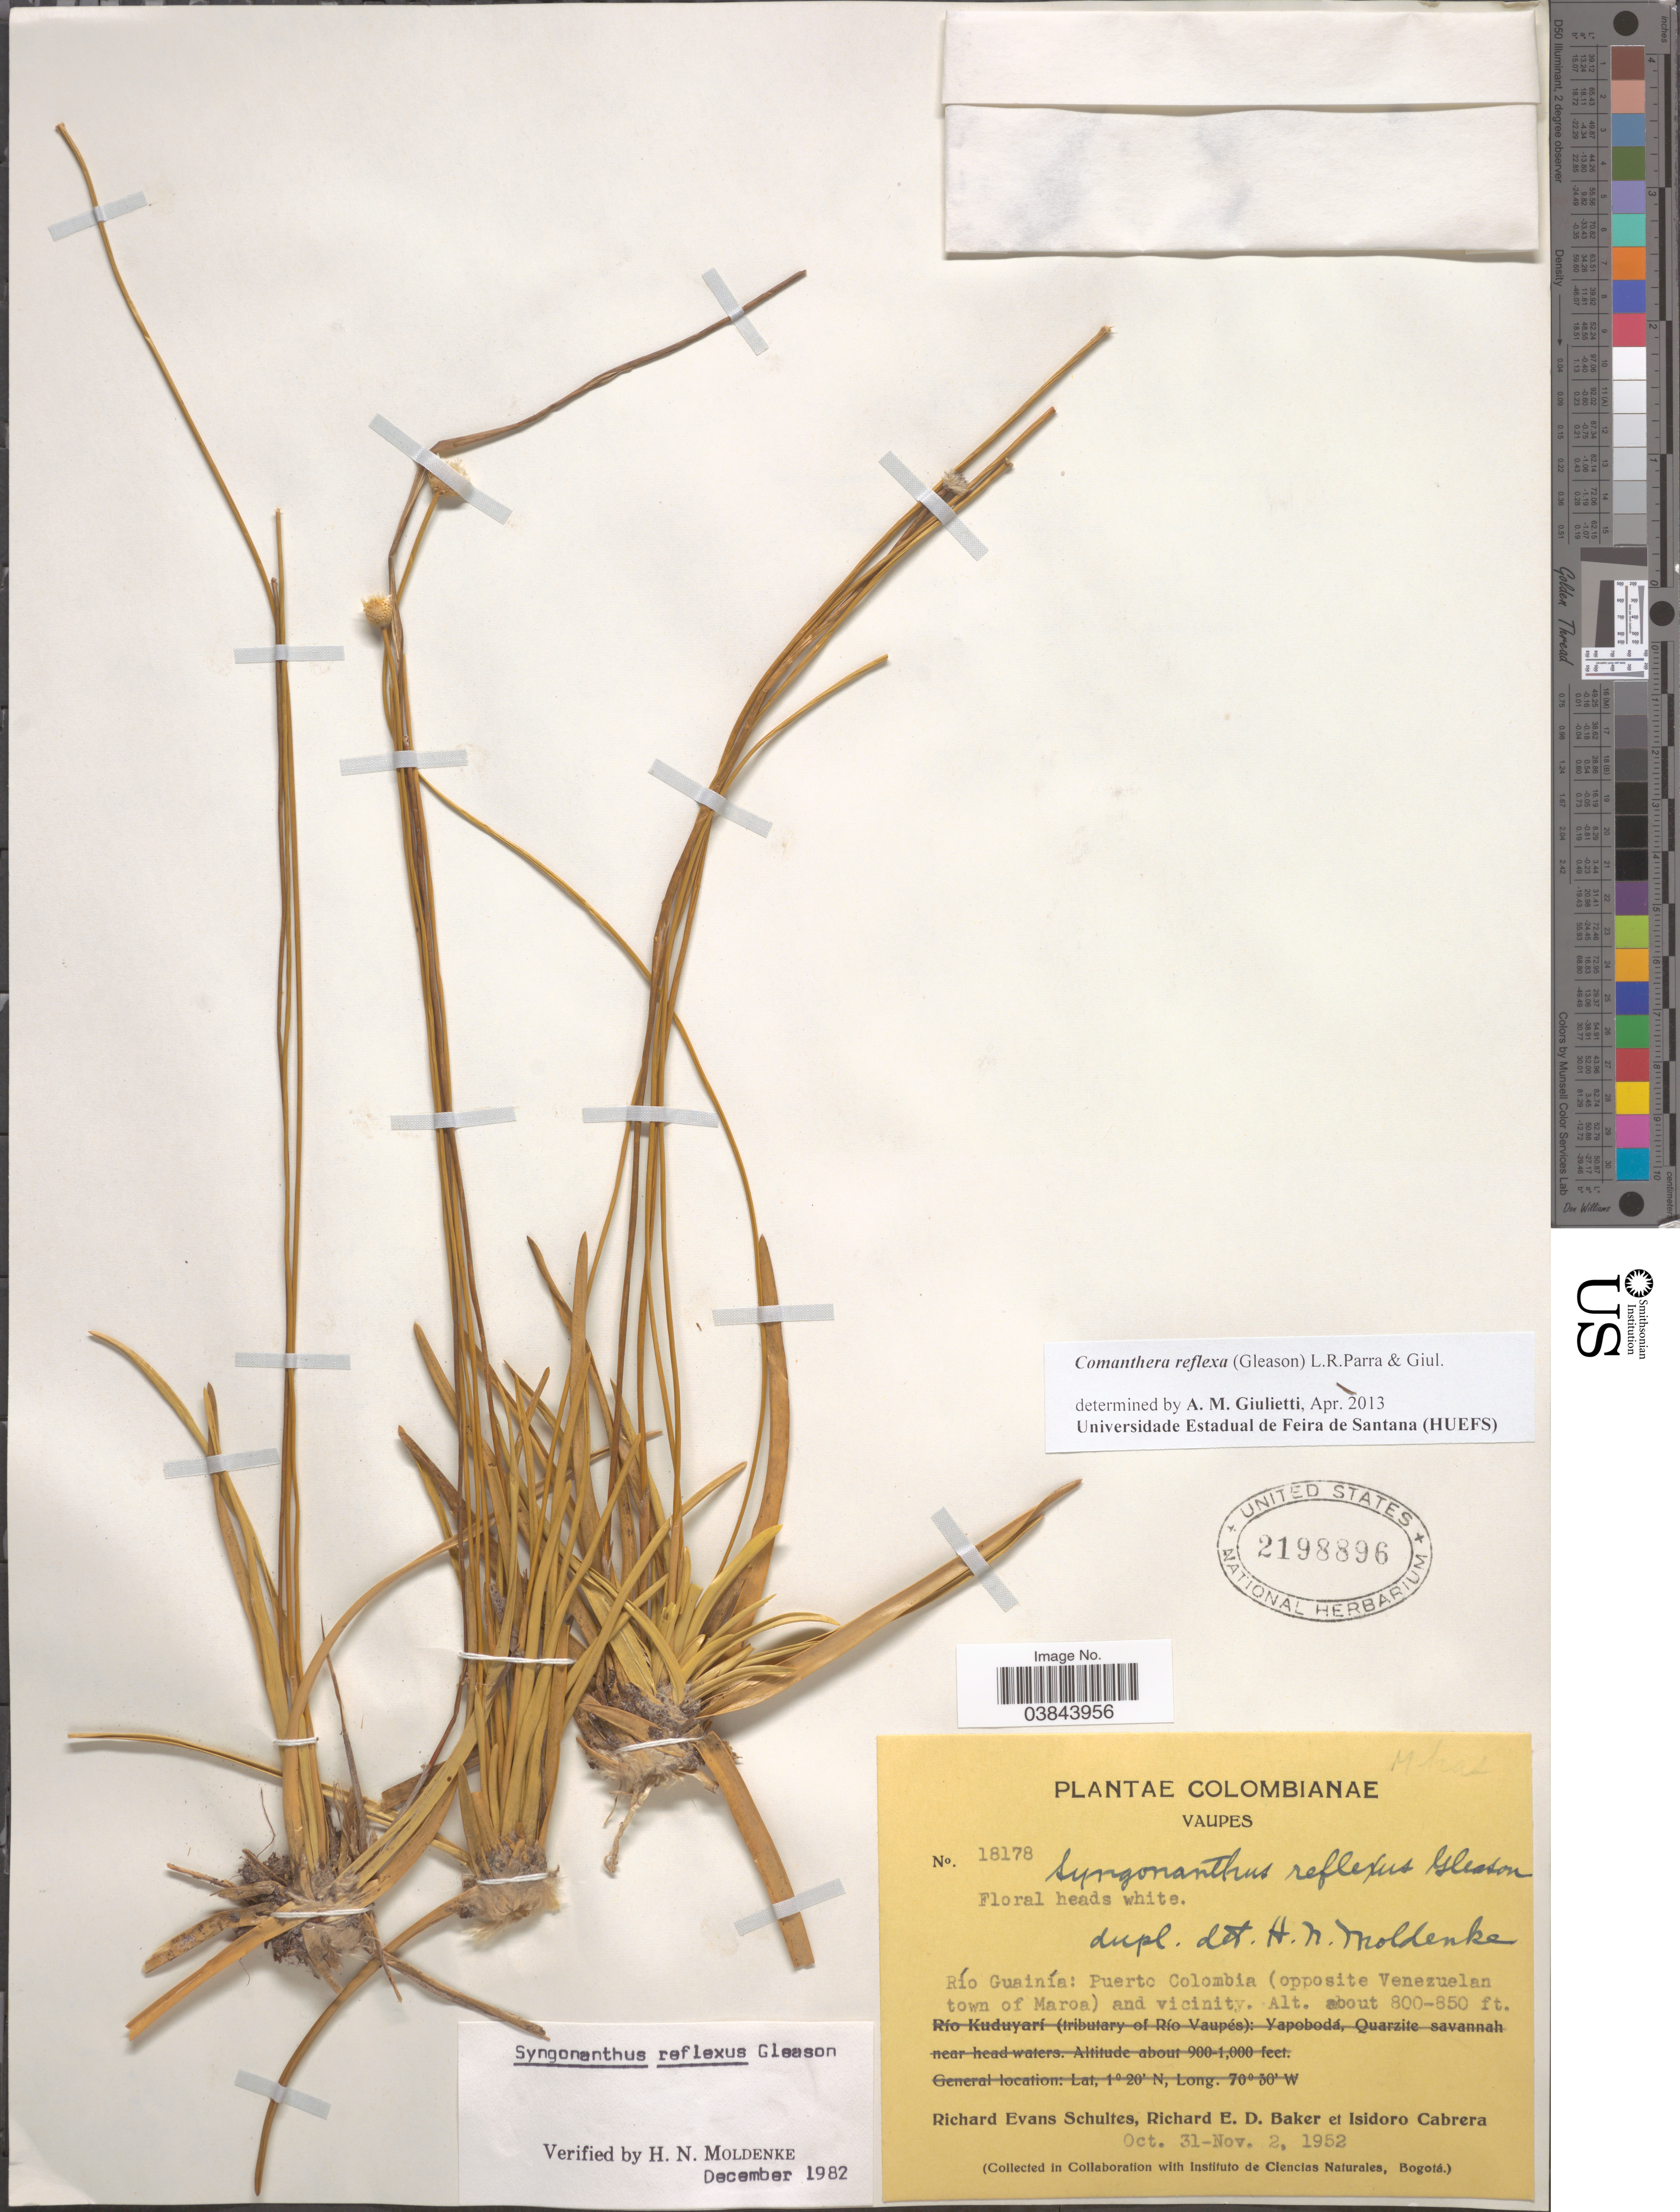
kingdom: Plantae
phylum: Tracheophyta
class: Liliopsida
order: Poales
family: Eriocaulaceae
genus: Comanthera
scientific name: Comanthera reflexa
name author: (Gleason) L.R. Parra & Giul.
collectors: R. E. Schultes, R. E. D. Baker & I. Cabrera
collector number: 18178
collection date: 1952-10-31/1952-11-02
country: Colombia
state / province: Vaupés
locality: Río Guainía: Puerto Colombia (opposite Venezuelan town of Maroa) and vicinity.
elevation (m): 244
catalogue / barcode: US 2198896